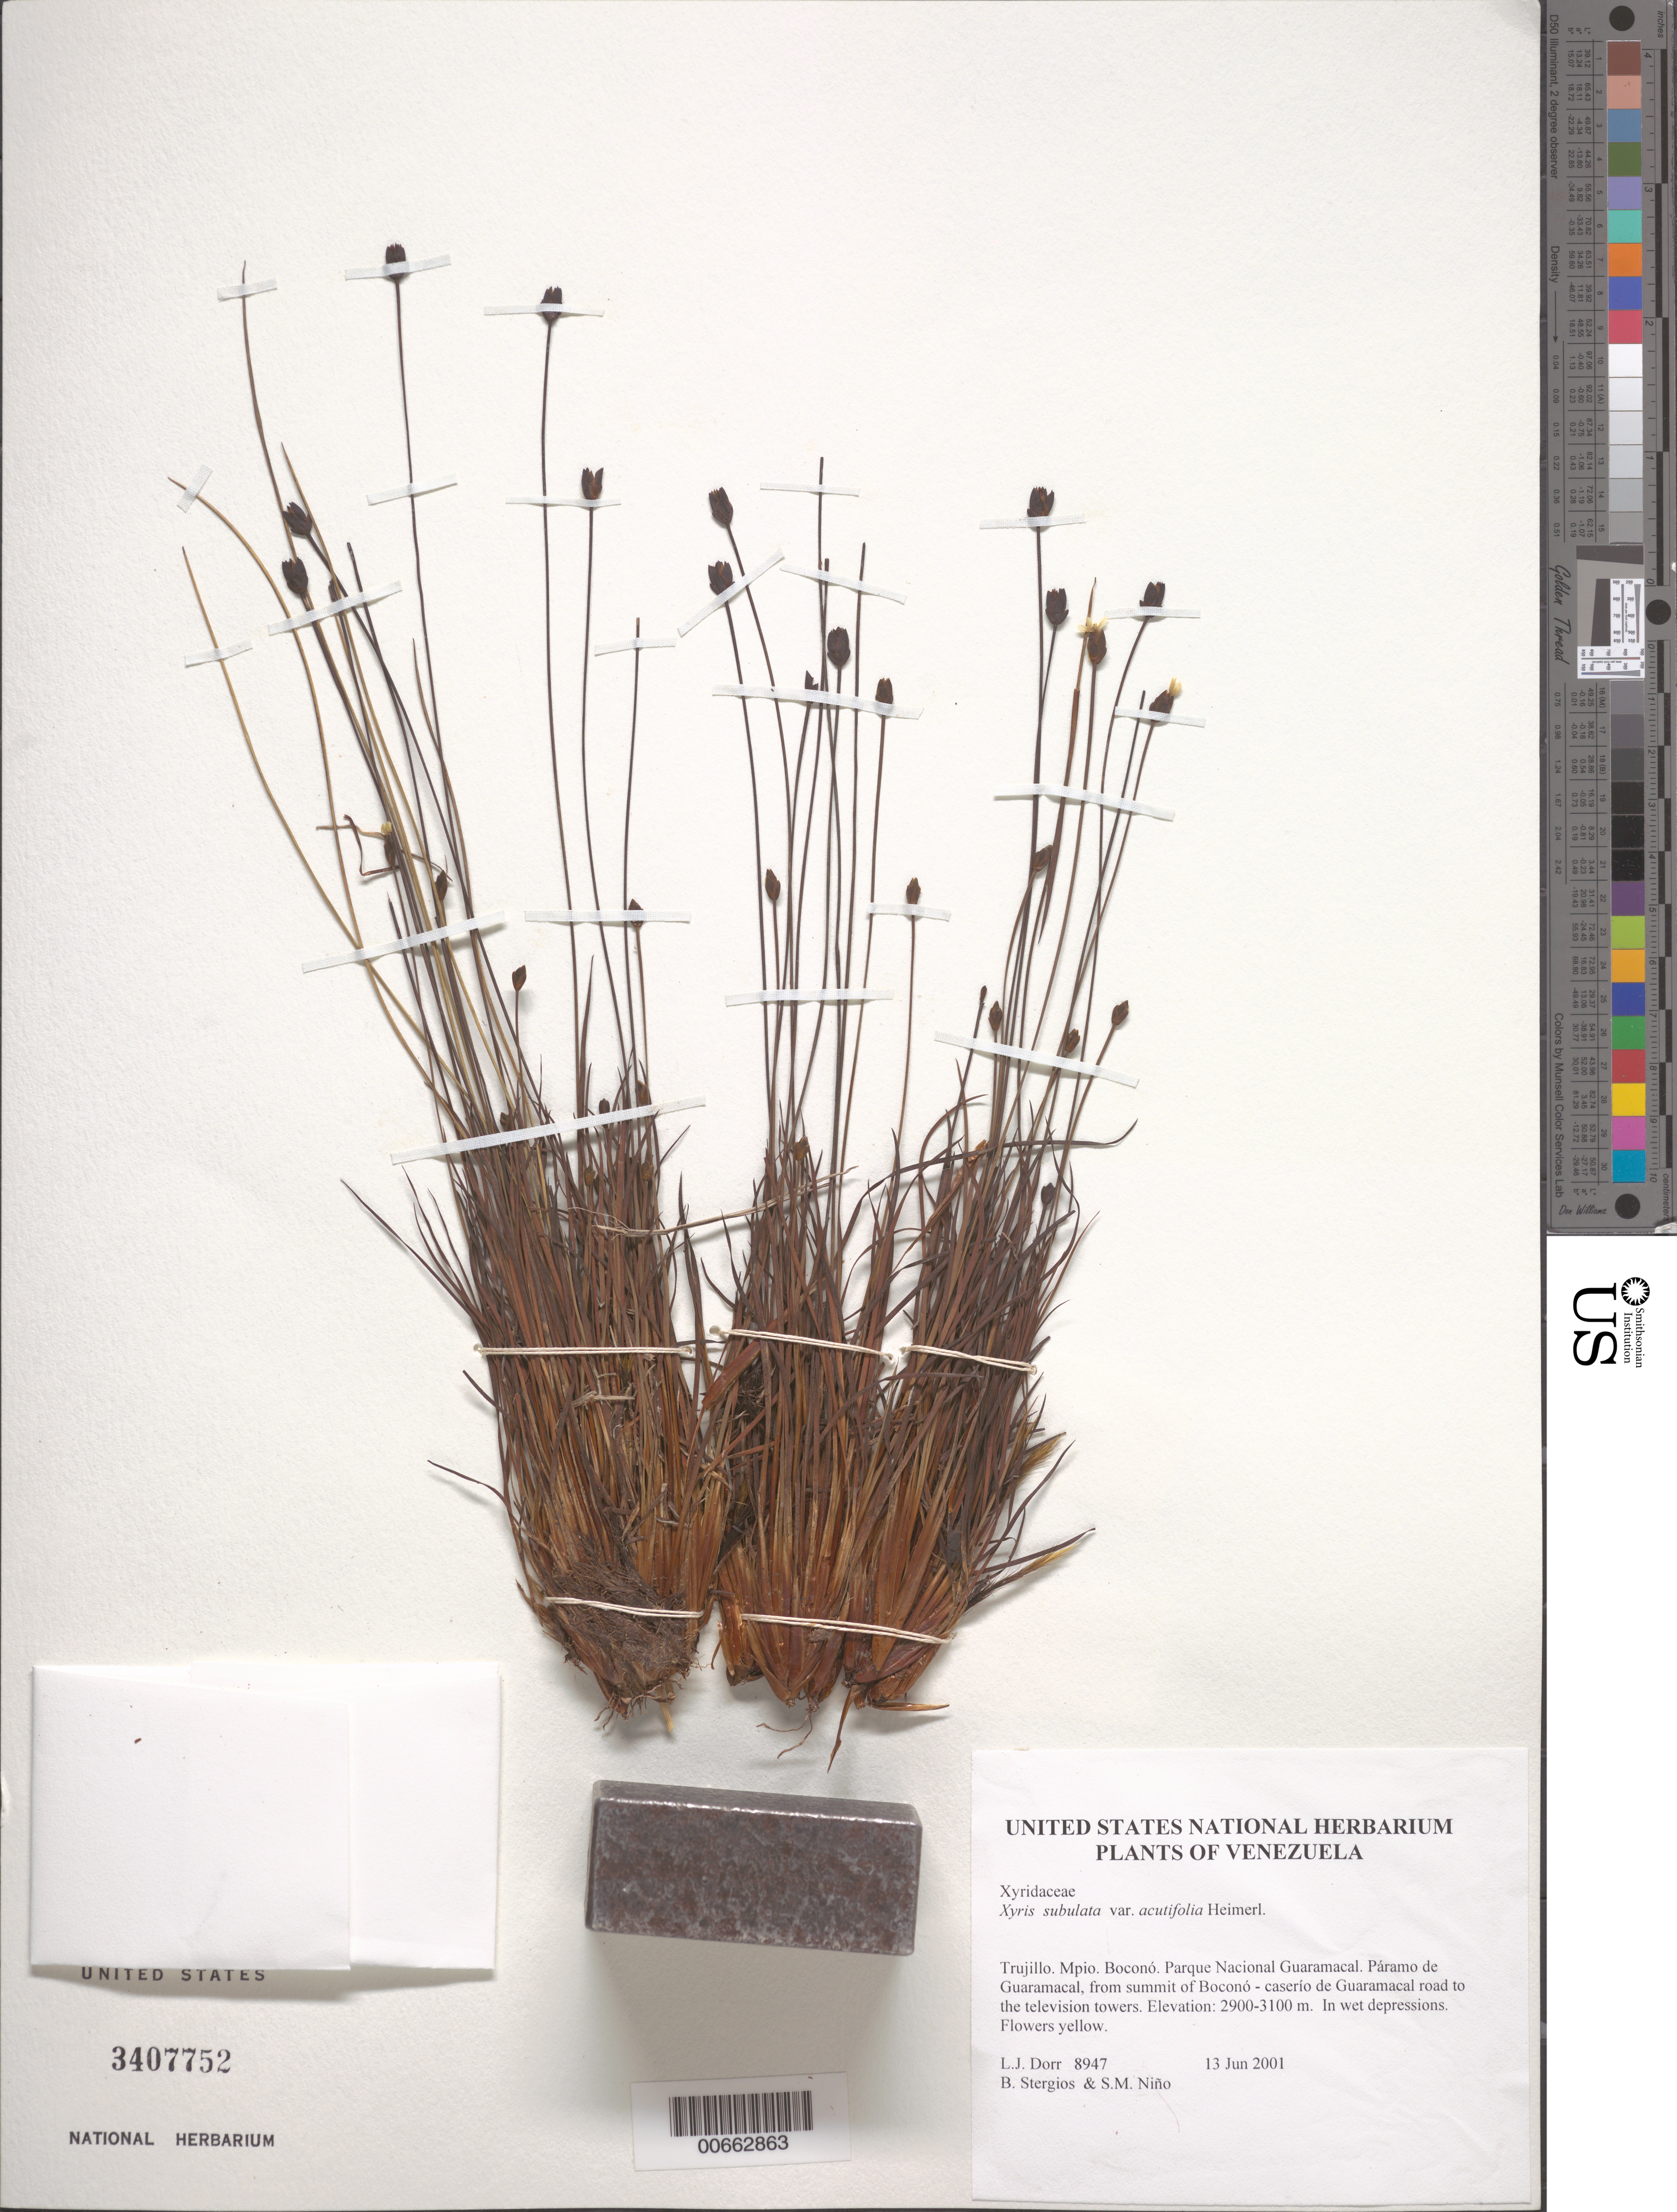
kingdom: Plantae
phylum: Tracheophyta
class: Liliopsida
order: Poales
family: Xyridaceae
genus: Xyris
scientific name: Xyris subulata var. acutifolia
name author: Ruiz & Pav.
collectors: L. J. Dorr, B. G. Stergios & S. M. Niño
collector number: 8947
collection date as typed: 13 Jun 2001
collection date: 2001-06-13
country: Venezuela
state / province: Trujillo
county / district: Boconó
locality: Parque Nacional Guaramacal. Páramo de Guaramacal, from summit of Boconó-caserío de Guaramacal road to the television towers.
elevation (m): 2900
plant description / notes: AAU, PORT, TEX, US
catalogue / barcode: US 3407752